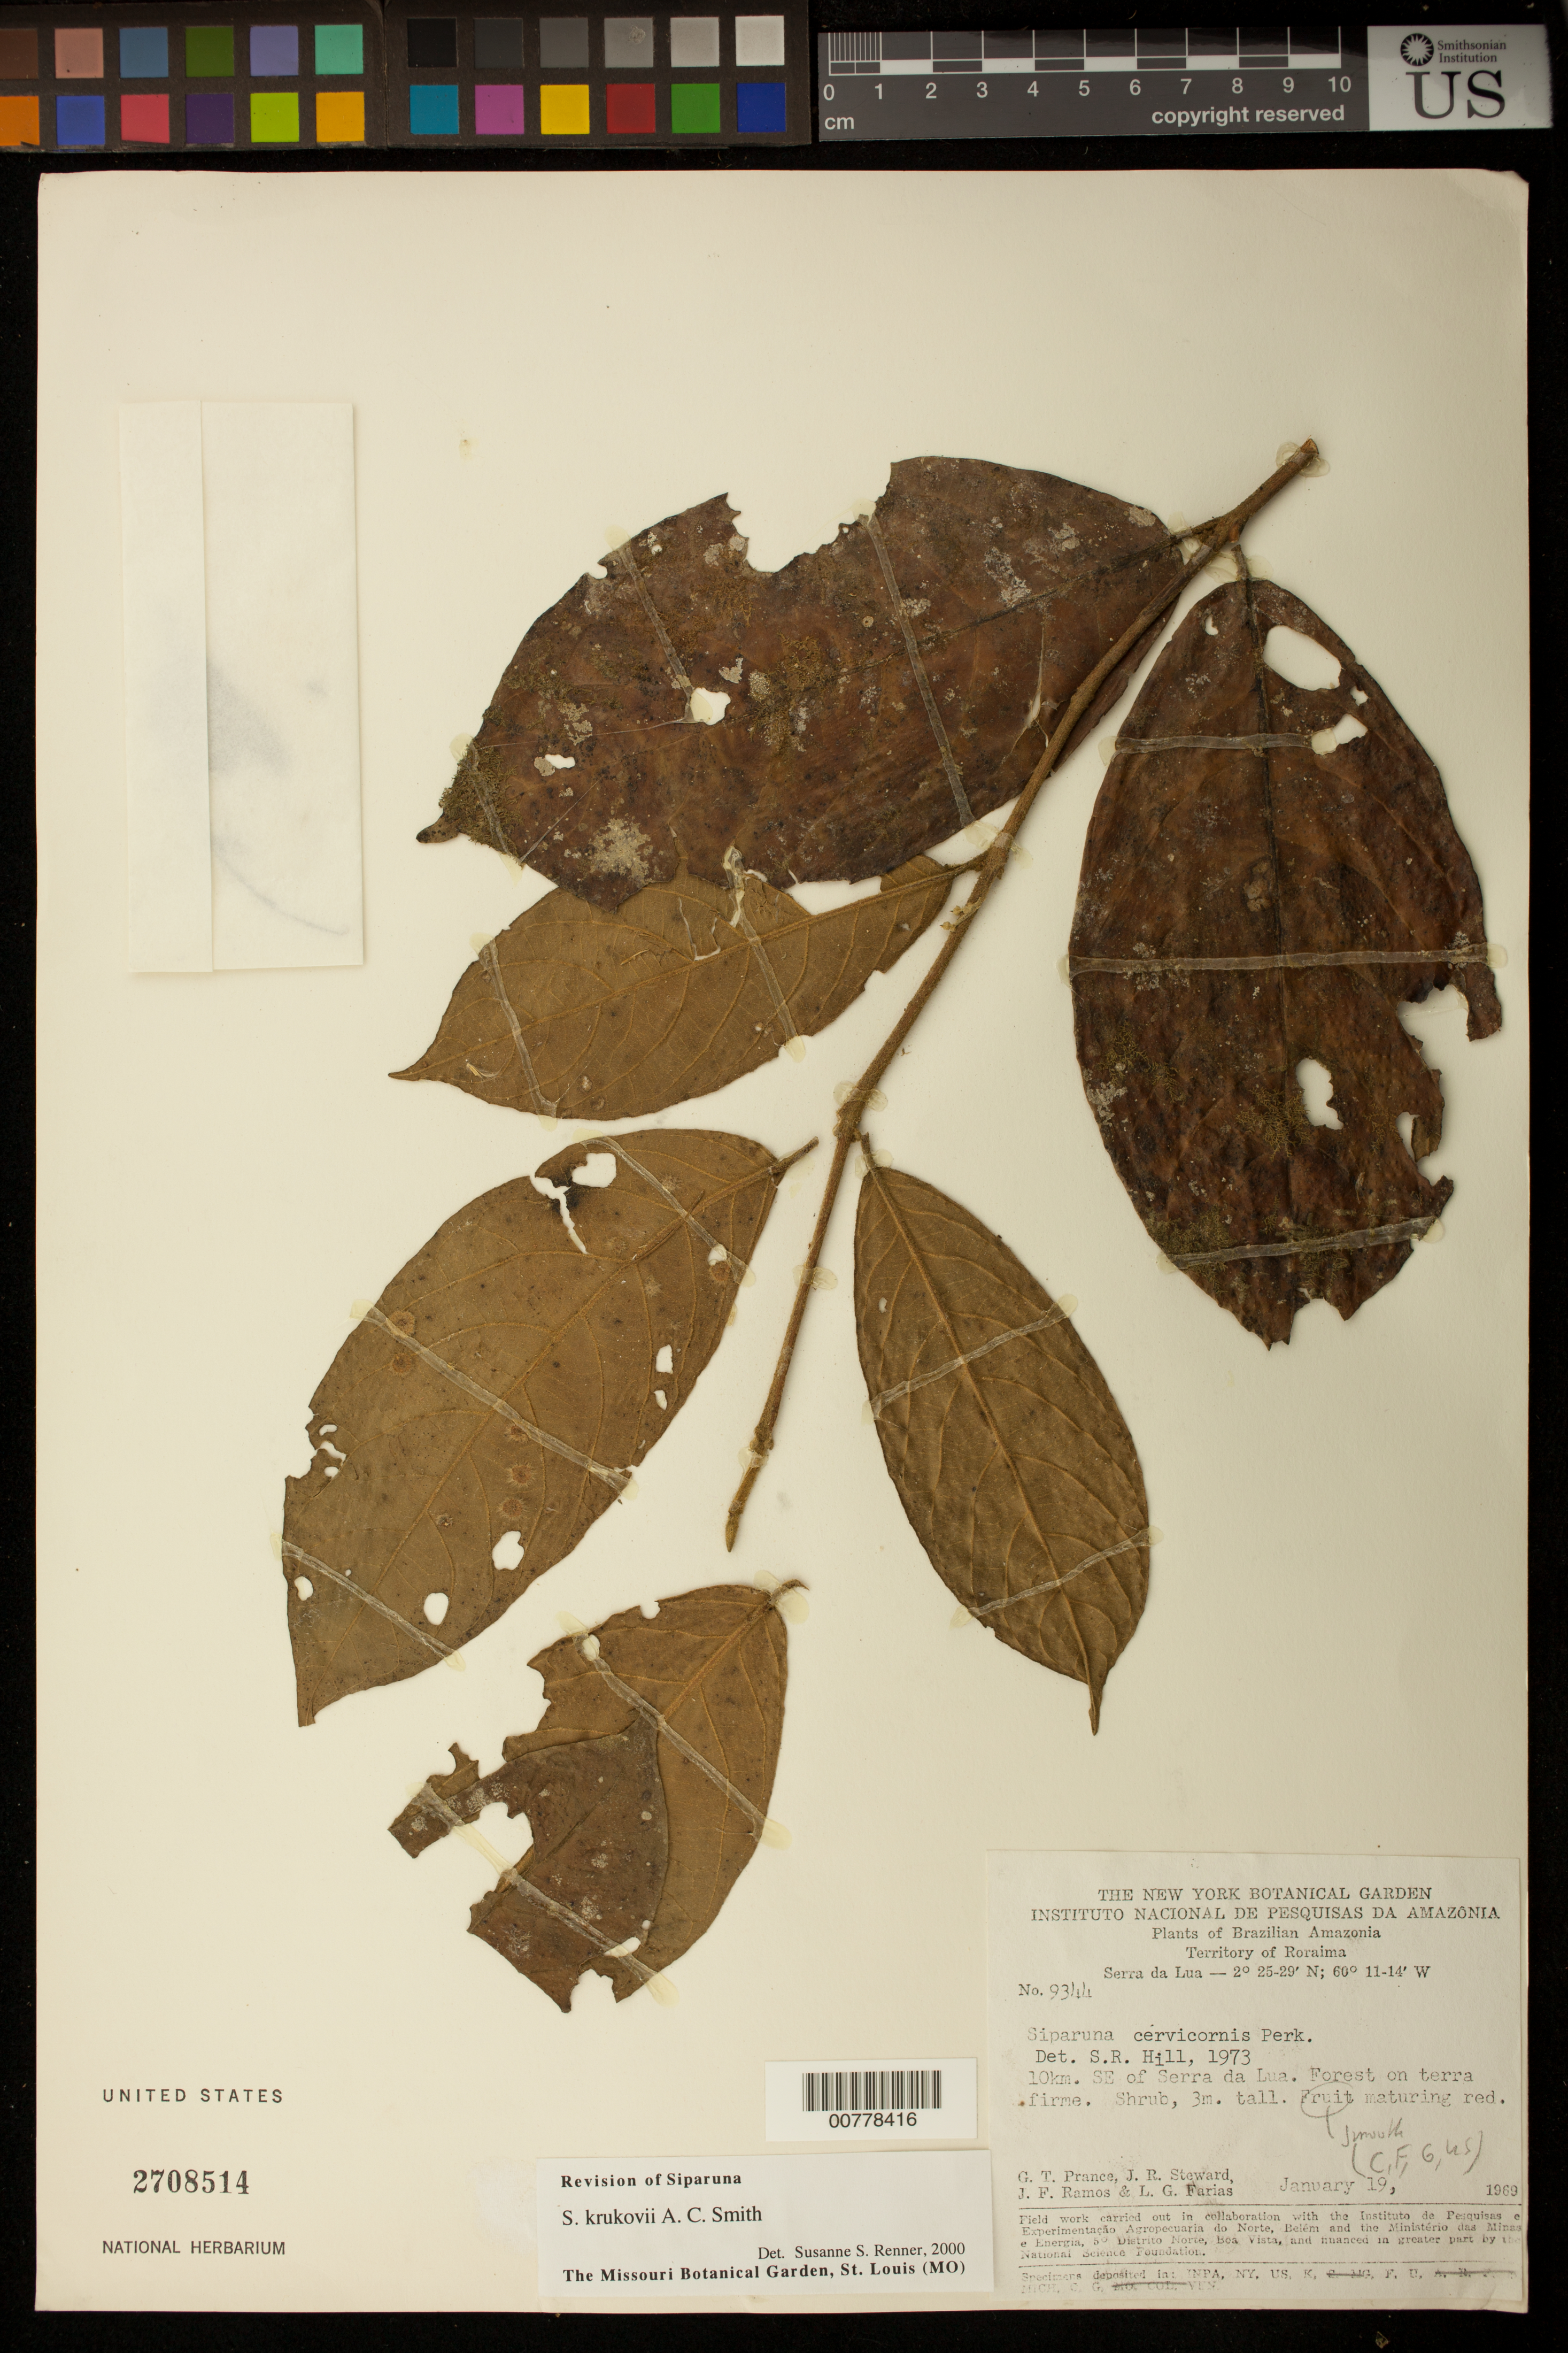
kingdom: Plantae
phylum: Tracheophyta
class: Magnoliopsida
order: Laurales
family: Siparunaceae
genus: Siparuna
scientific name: Siparuna krukovii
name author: A.C. Sm.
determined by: Renner, S. S.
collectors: G. T. Prance, J. R. Steward, J. F. Ramos, L. G. Farias & O. P. Monteiro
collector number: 9344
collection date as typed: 19-Jan-69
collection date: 1969-01-19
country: Brazil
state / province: Roraima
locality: Serra da Lua, 10 km SE of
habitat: Forest on terra firme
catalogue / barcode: US 2708514